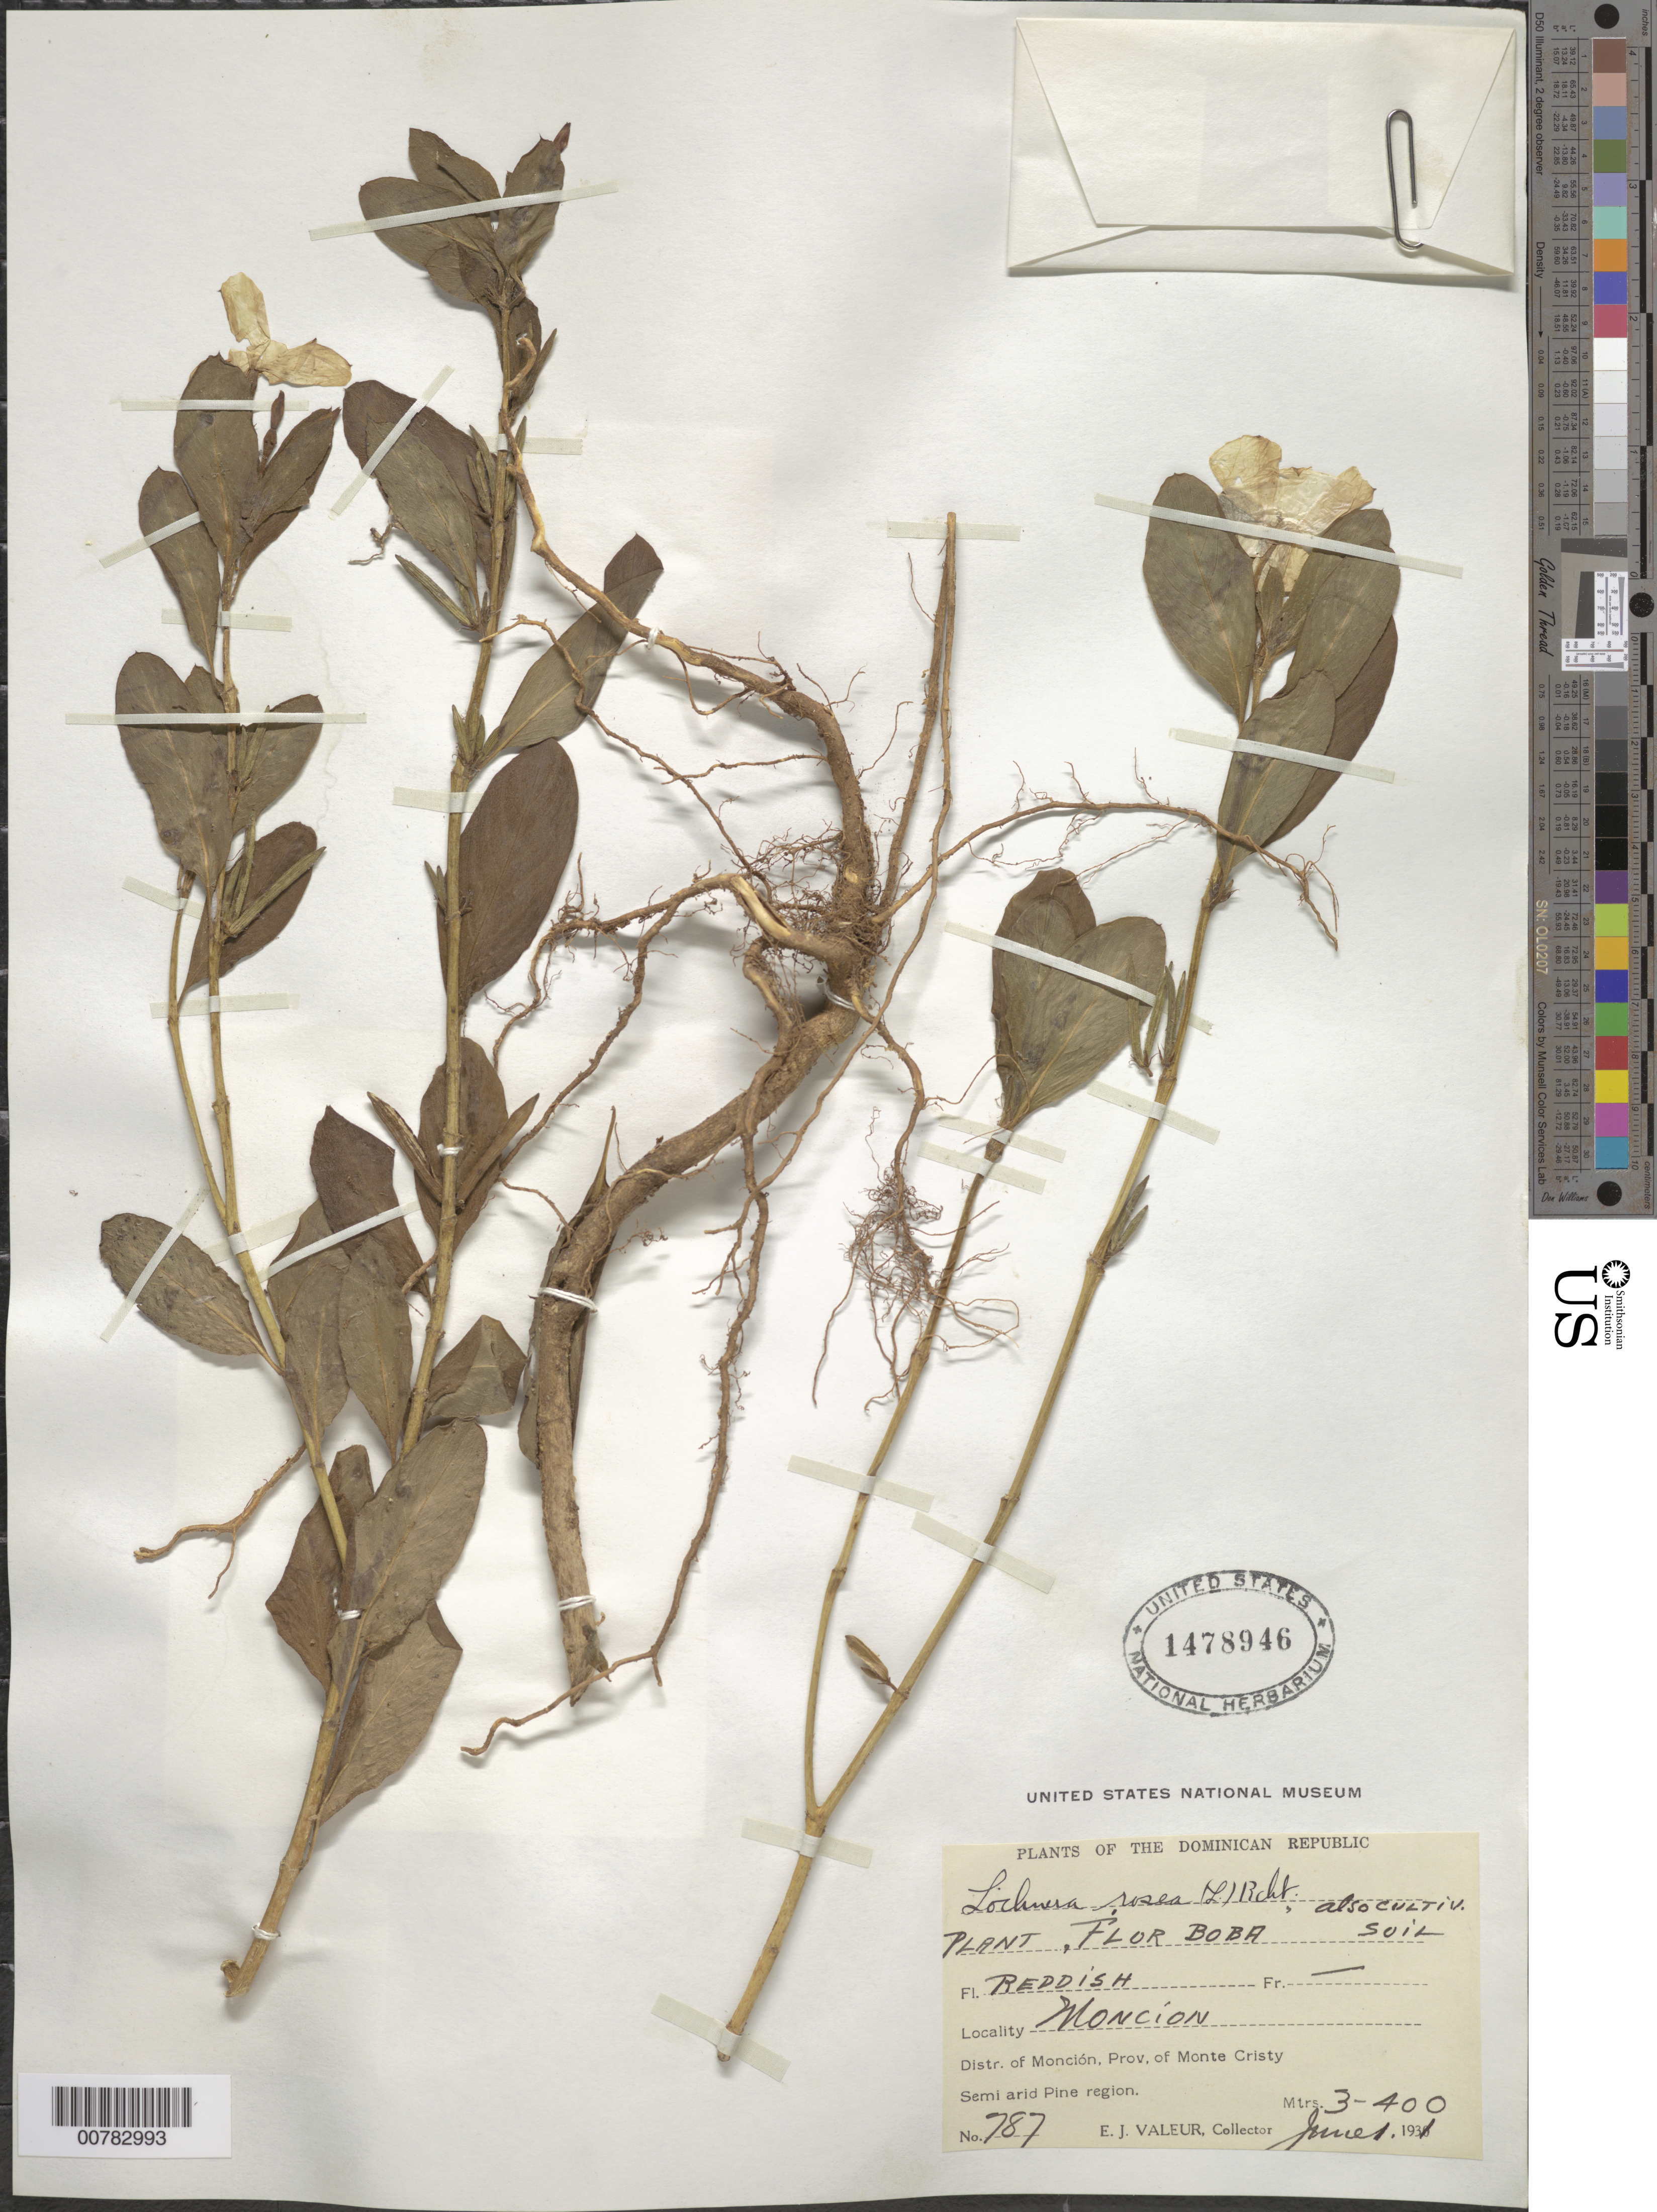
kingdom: Plantae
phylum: Tracheophyta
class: Magnoliopsida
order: Gentianales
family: Apocynaceae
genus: Catharanthus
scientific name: Catharanthus roseus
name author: (L.) G. Don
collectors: E. Valeur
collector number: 787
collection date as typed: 01 Jun 1931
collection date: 1931-06-01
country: Dominican Republic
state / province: Monte Cristi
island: Hispaniola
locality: Monción, Monción.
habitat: Semi arid Pine region.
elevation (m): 300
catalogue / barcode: US 1478946